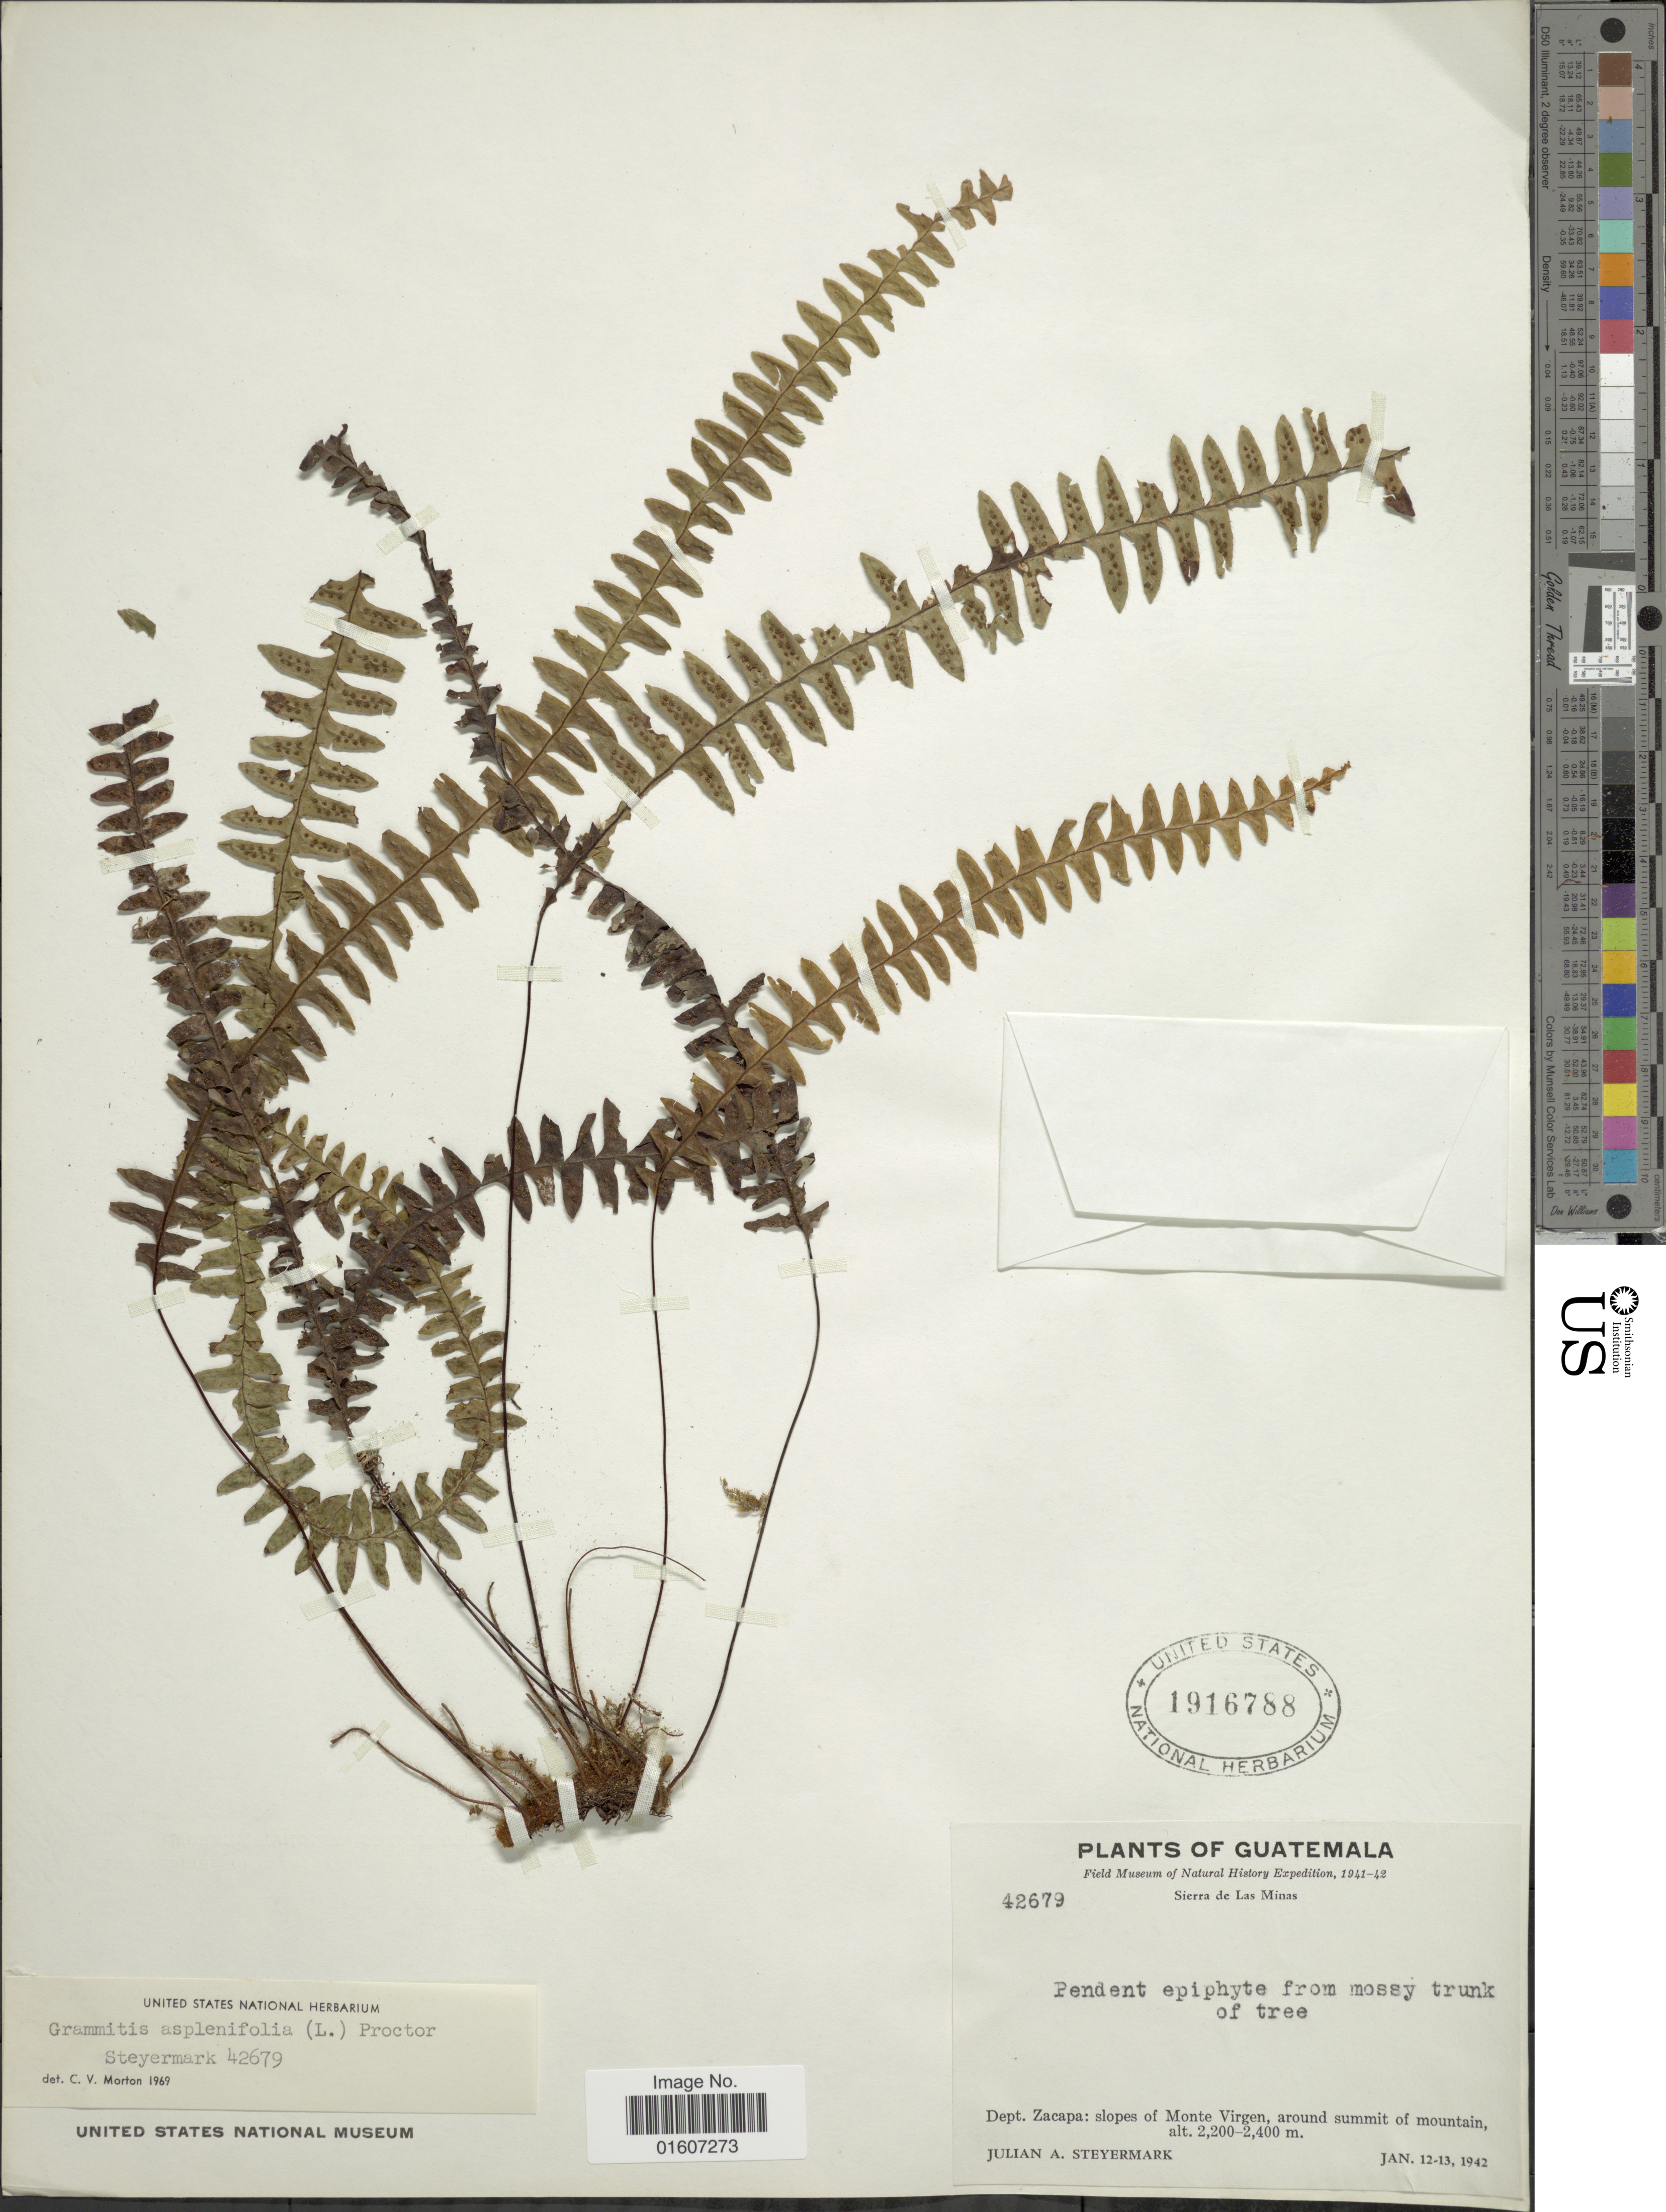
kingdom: Plantae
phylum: Tracheophyta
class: Polypodiopsida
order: Polypodiales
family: Polypodiaceae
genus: Terpsichore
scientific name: Terpsichore asplenifolia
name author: (L.) A.R. Sm.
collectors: J. Steyermark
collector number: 42679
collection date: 1942-01-12/1942-01-13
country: Guatemala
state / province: Zacapa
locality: Dept. Zacapa: slopes of Monte Virgen, around summit of mountain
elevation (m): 2200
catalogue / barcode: US 1916788